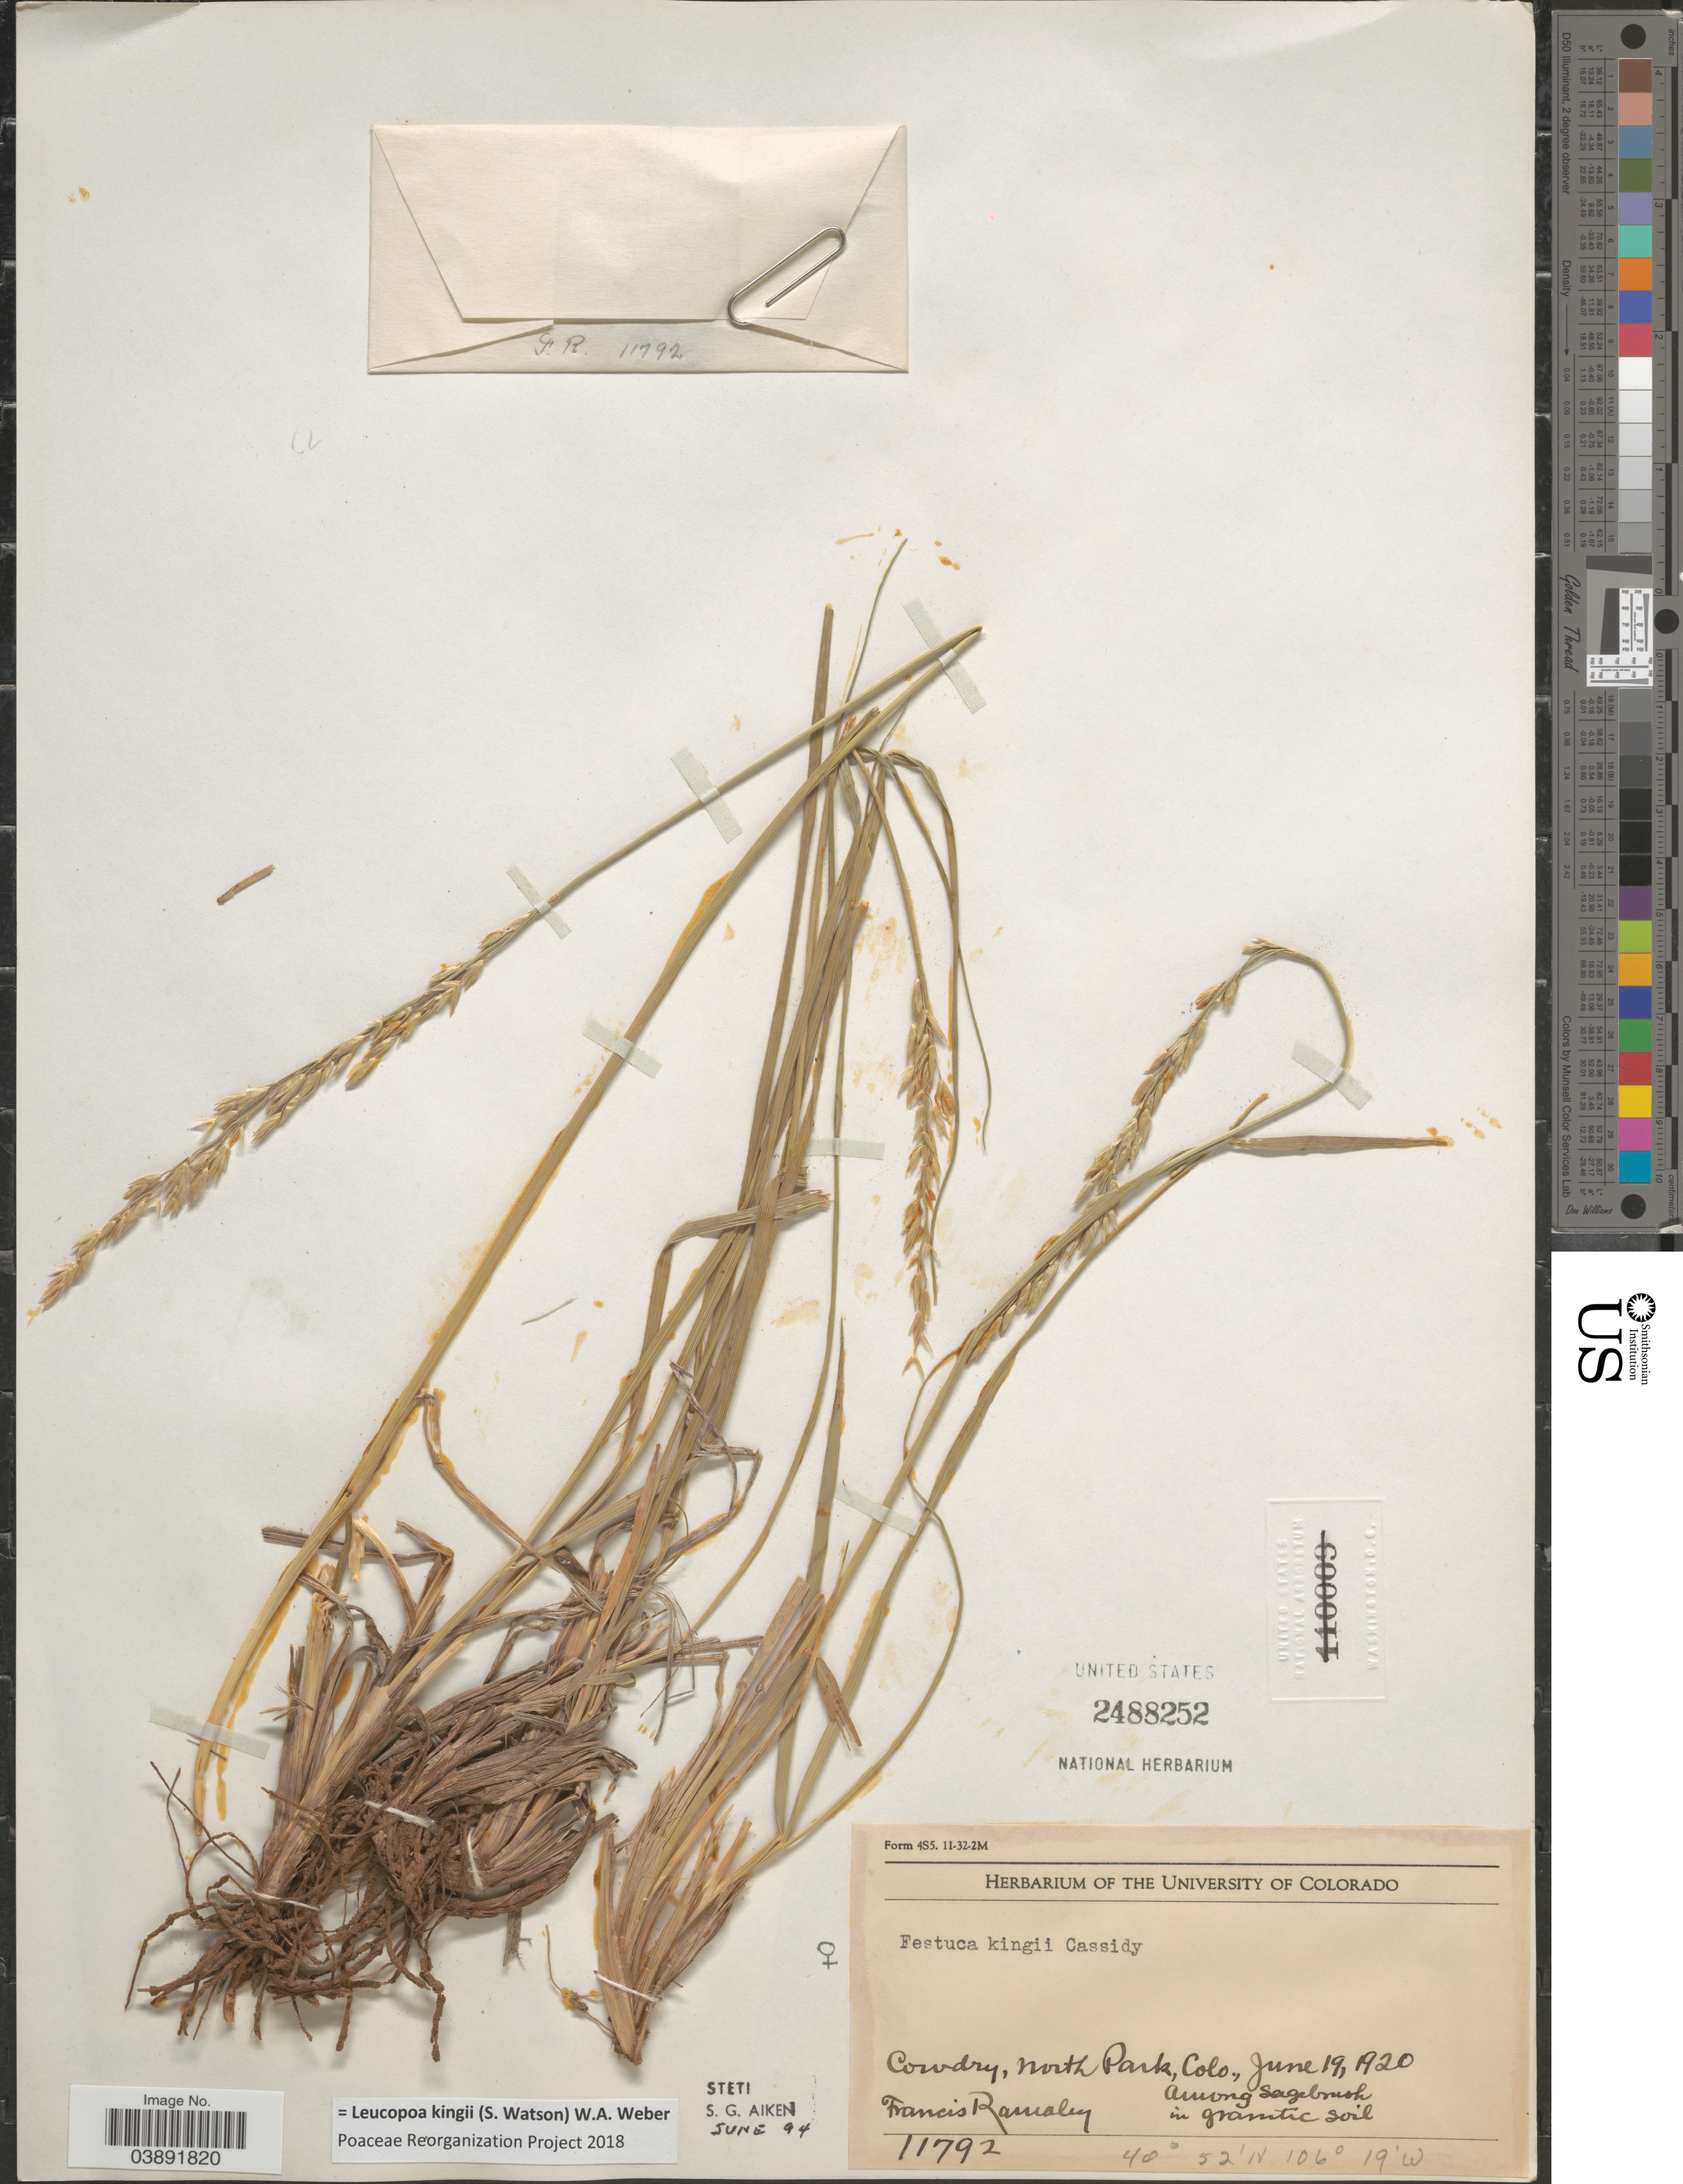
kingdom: Plantae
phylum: Tracheophyta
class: Liliopsida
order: Poales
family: Poaceae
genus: Hesperochloa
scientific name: Hesperochloa kingii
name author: (S. Watson) Rydb.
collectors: F. Ramaley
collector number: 11792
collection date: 1920-06-19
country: United States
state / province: Colorado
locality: Cowdry, North Park.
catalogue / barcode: US 2488252